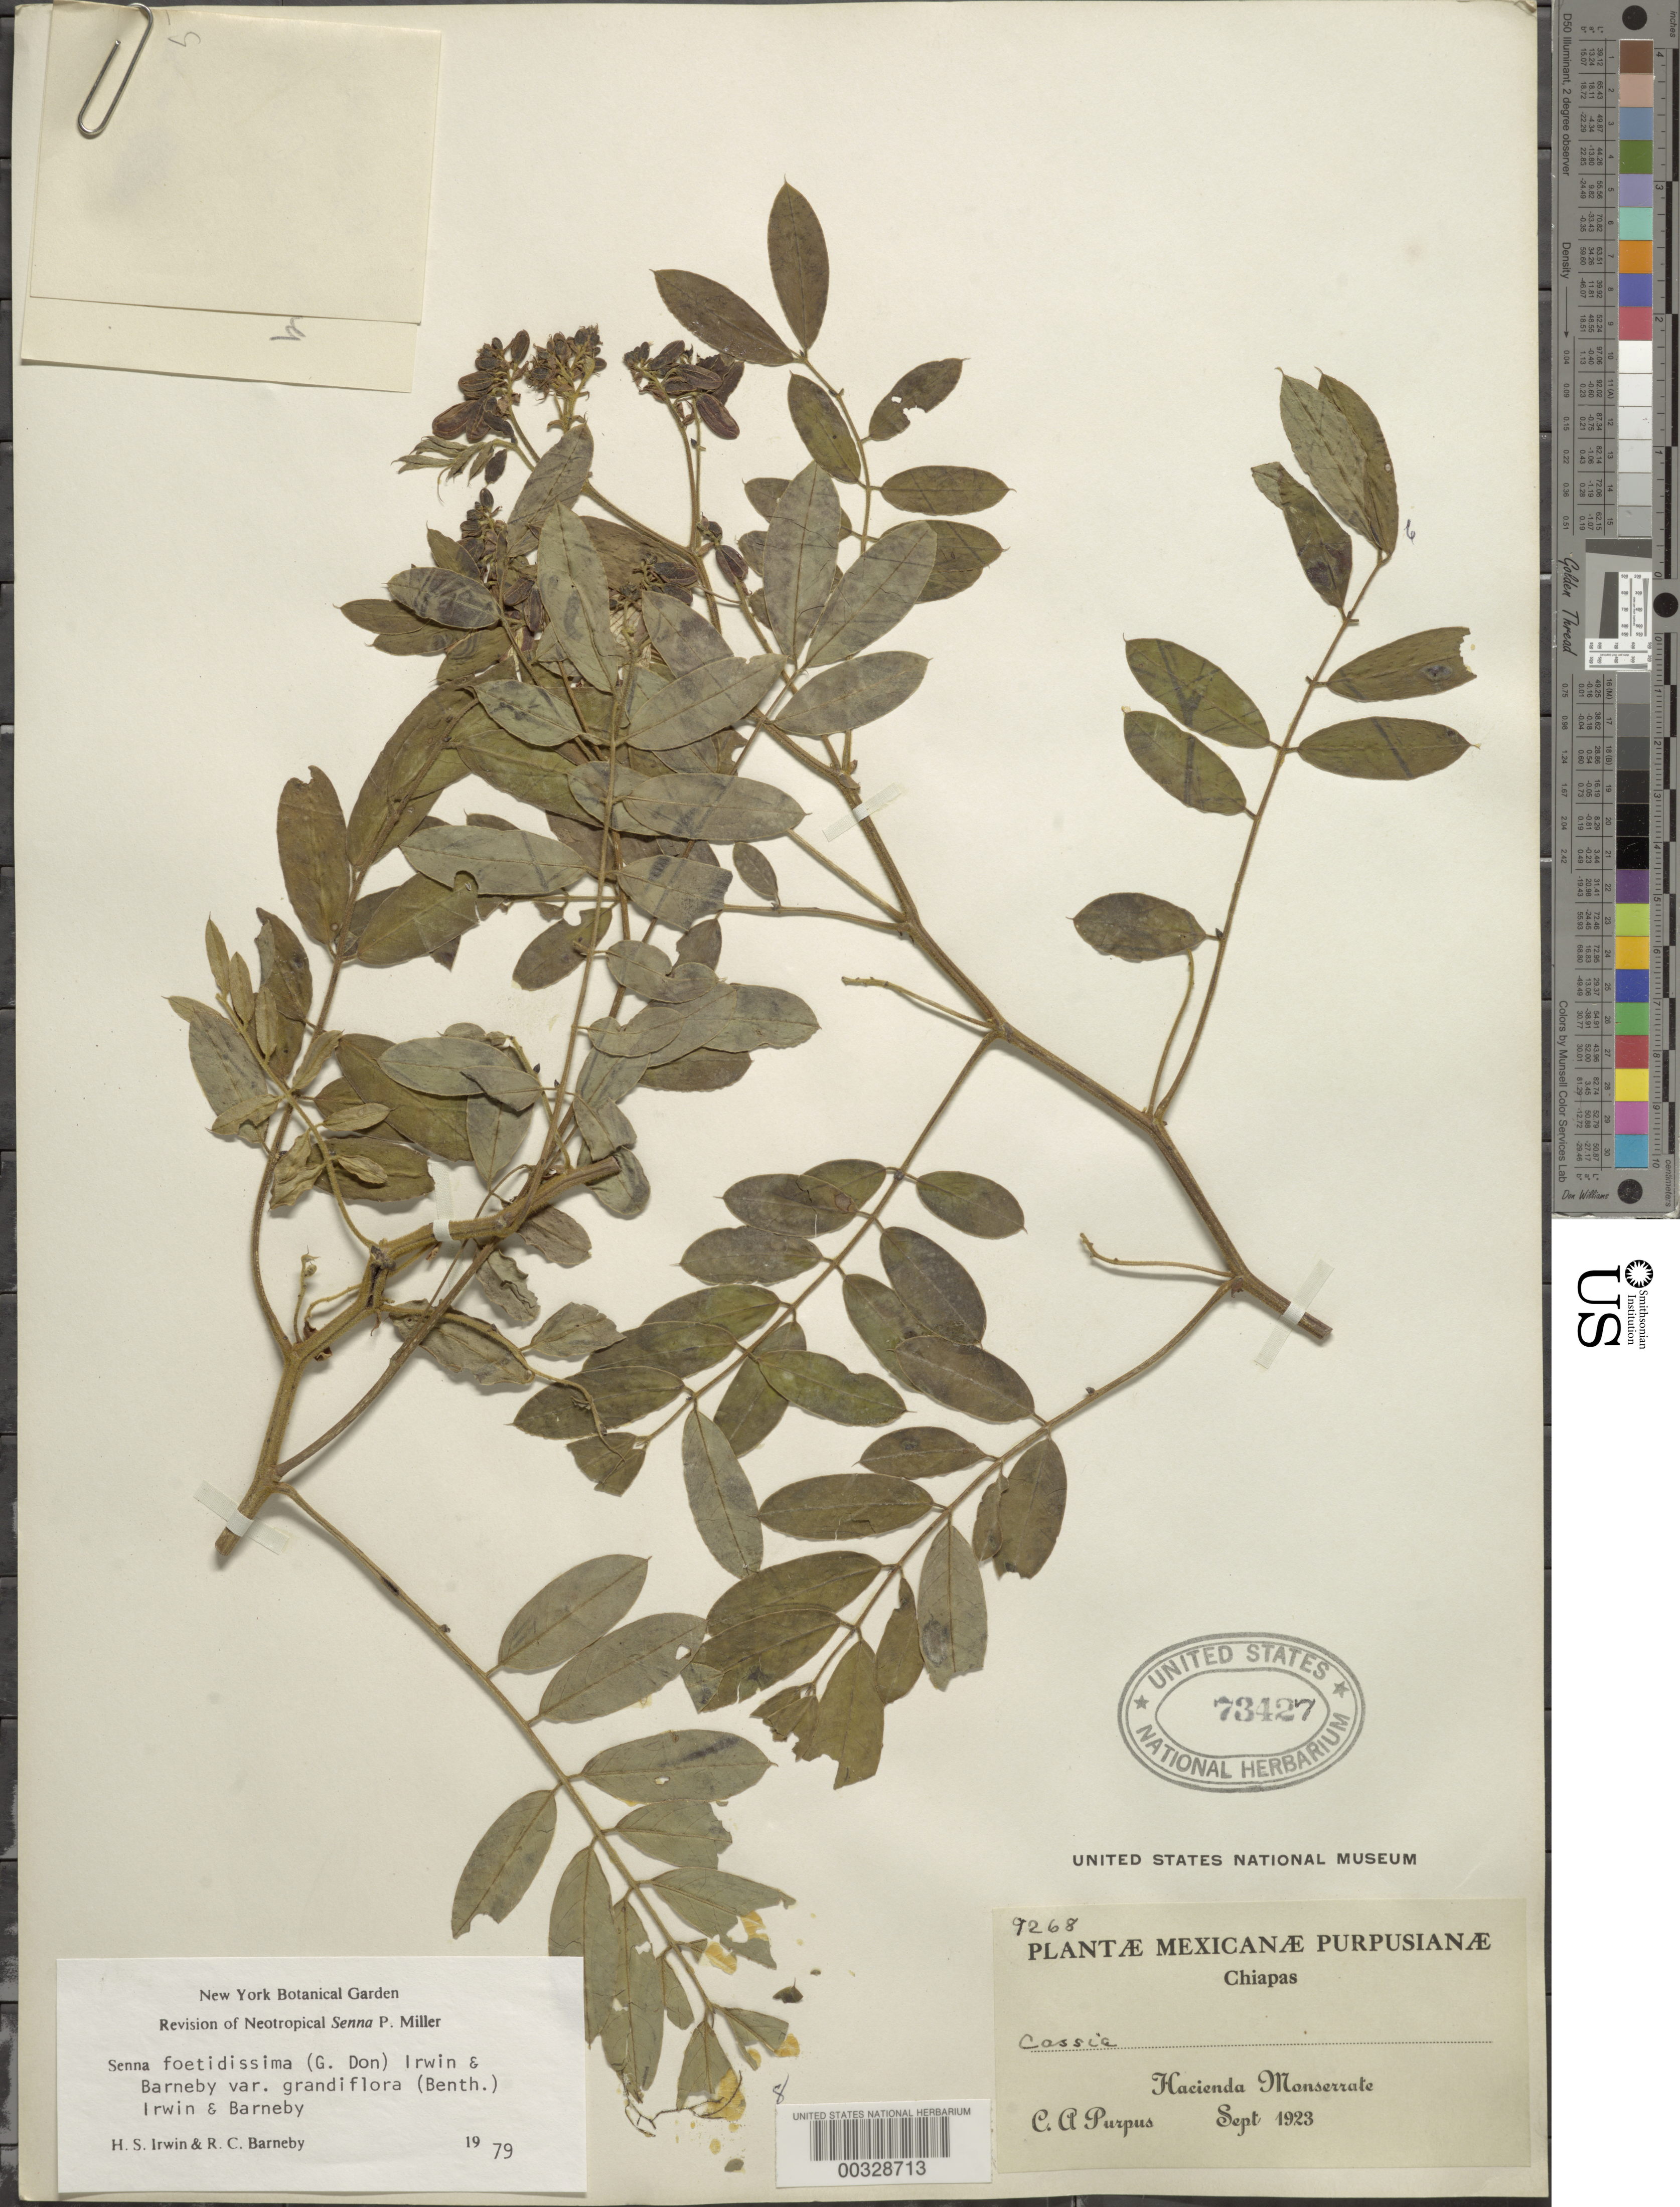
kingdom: Plantae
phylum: Tracheophyta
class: Magnoliopsida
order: Fabales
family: Fabaceae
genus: Senna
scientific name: Senna foetidissima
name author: (Ruiz & Pav. ex G. Don) H.S. Irwin & Barneby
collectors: C. A. Purpus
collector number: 9268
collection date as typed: Sep 1923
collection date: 1923-09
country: Mexico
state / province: Chiapas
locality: Hacienda Monserrate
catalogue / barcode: US 73427